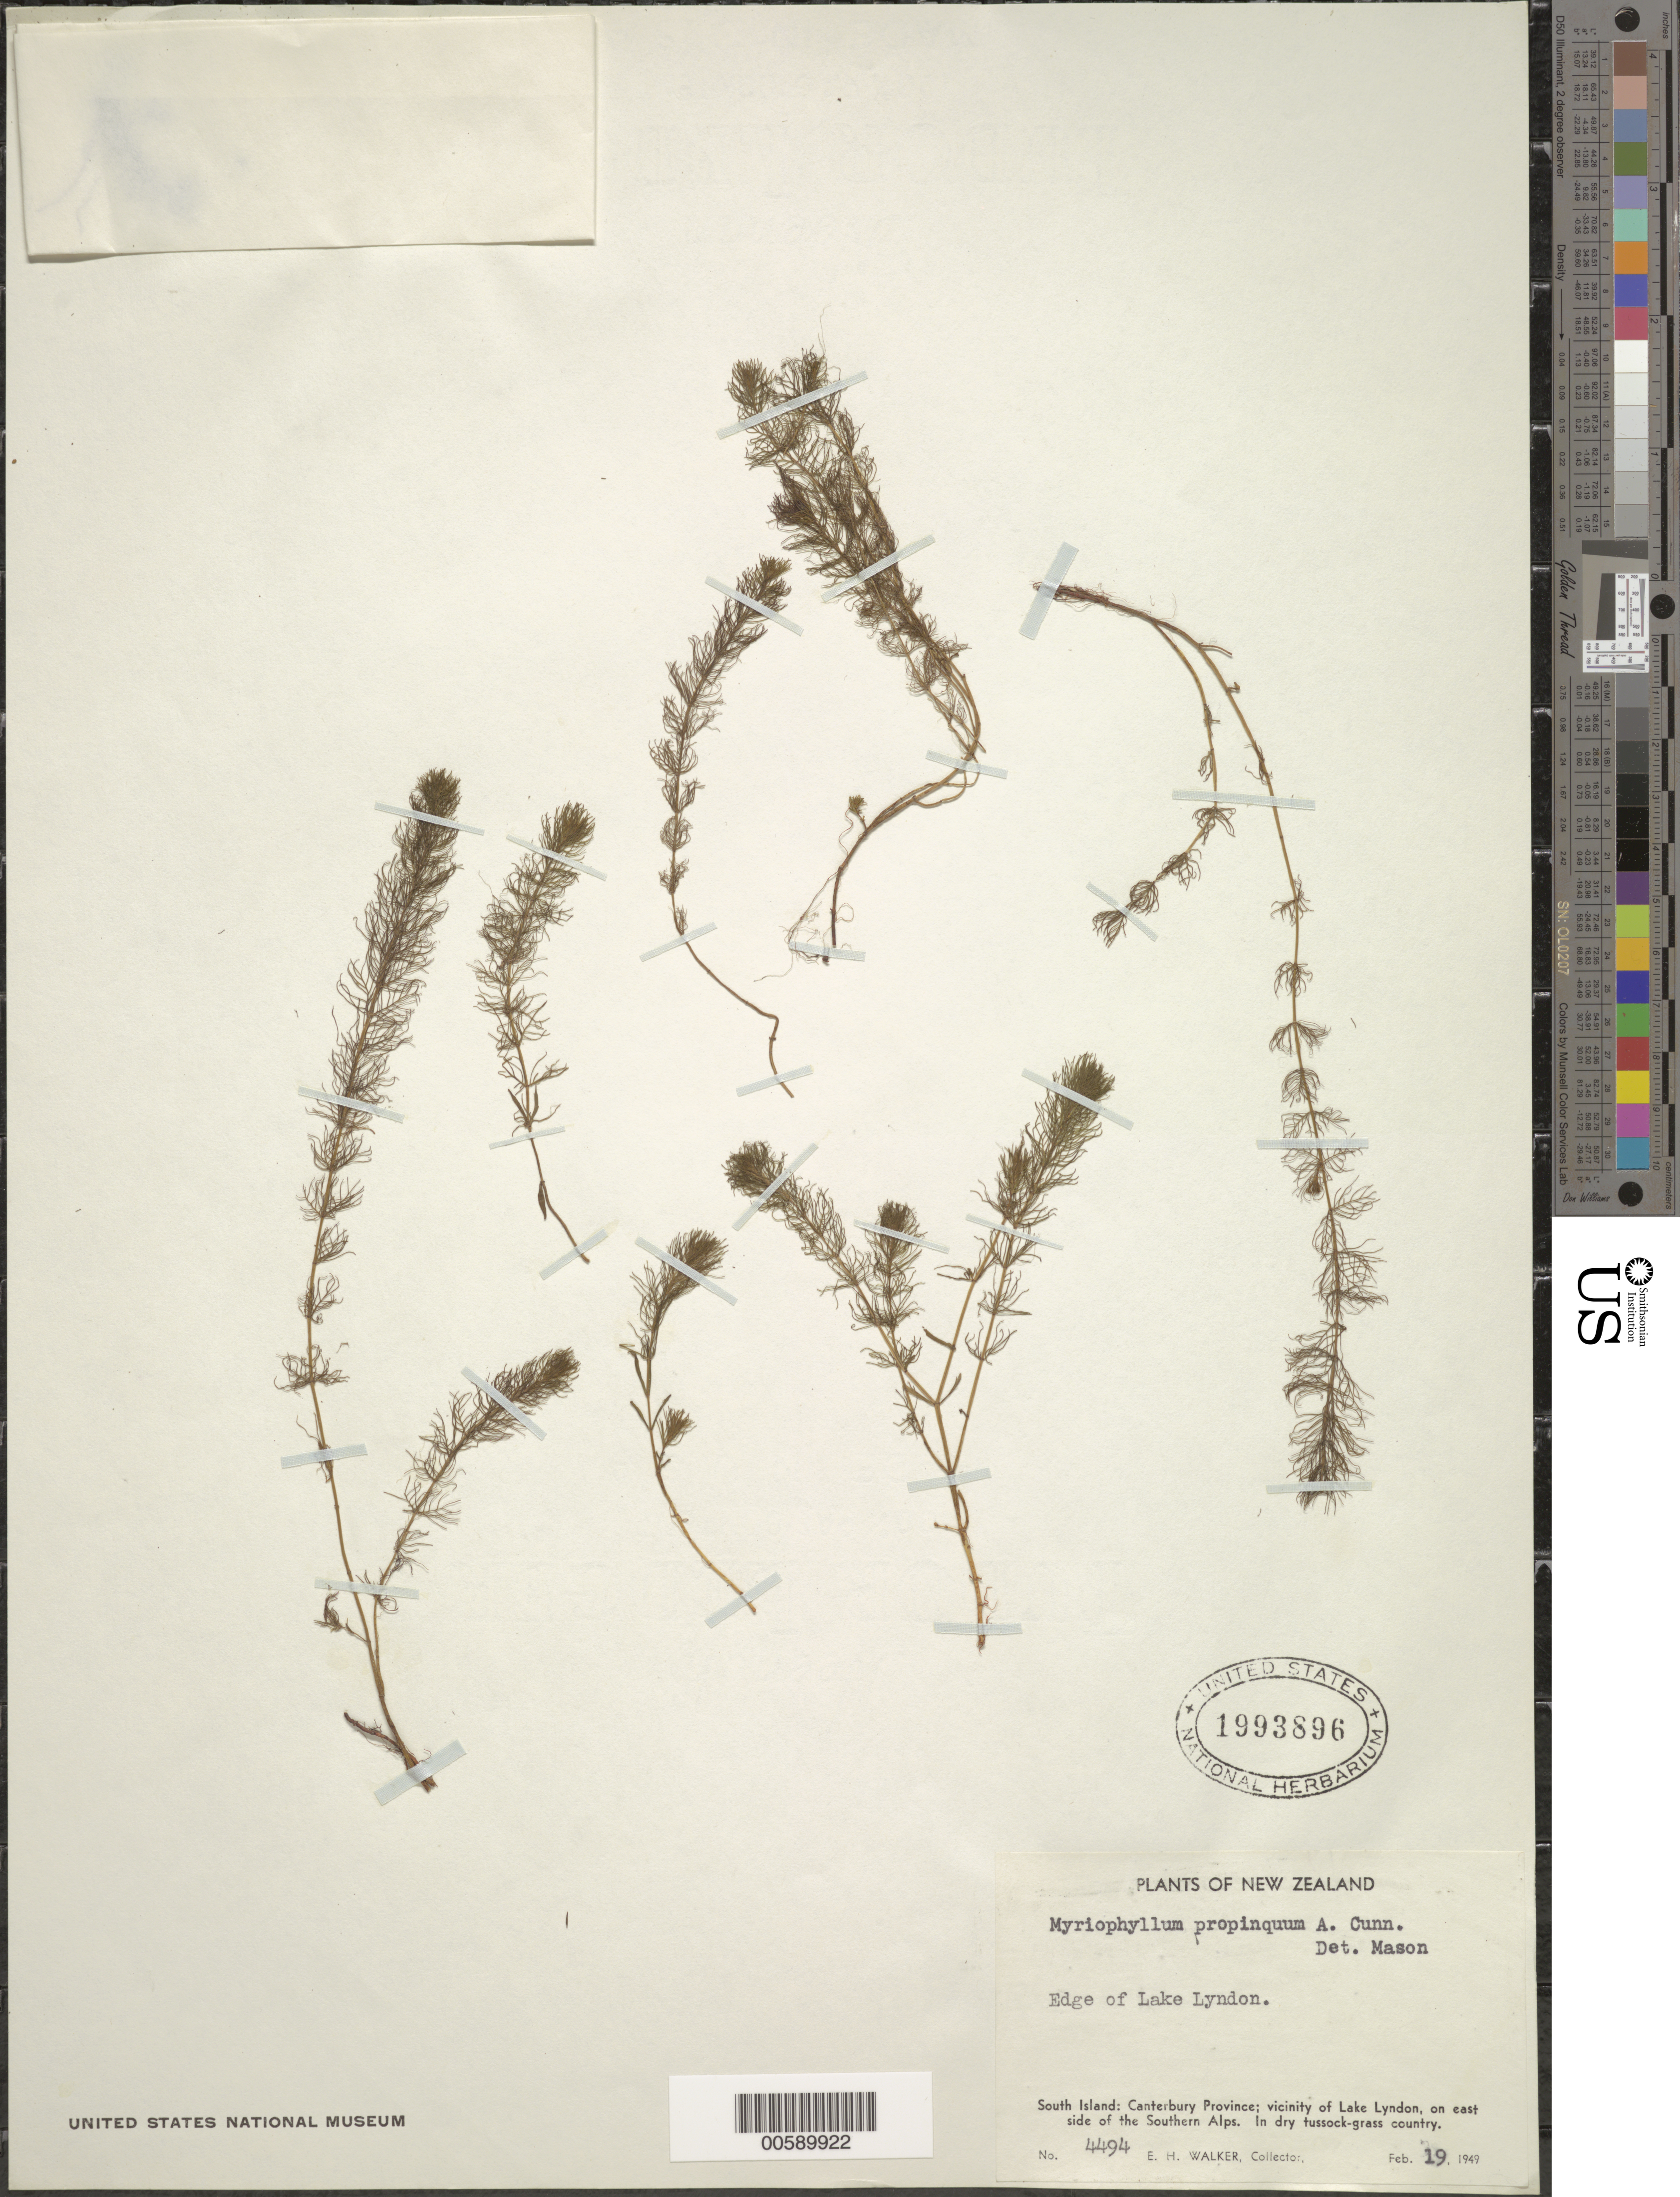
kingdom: Plantae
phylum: Tracheophyta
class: Magnoliopsida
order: Saxifragales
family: Haloragaceae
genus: Myriophyllum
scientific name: Myriophyllum propinquum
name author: Cunn.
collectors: E. H. Walker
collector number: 4494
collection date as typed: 19 Feb 1949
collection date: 1949-02-19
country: New Zealand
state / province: Canterbury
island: South Island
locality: Lake Lyndon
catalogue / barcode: US 1993896